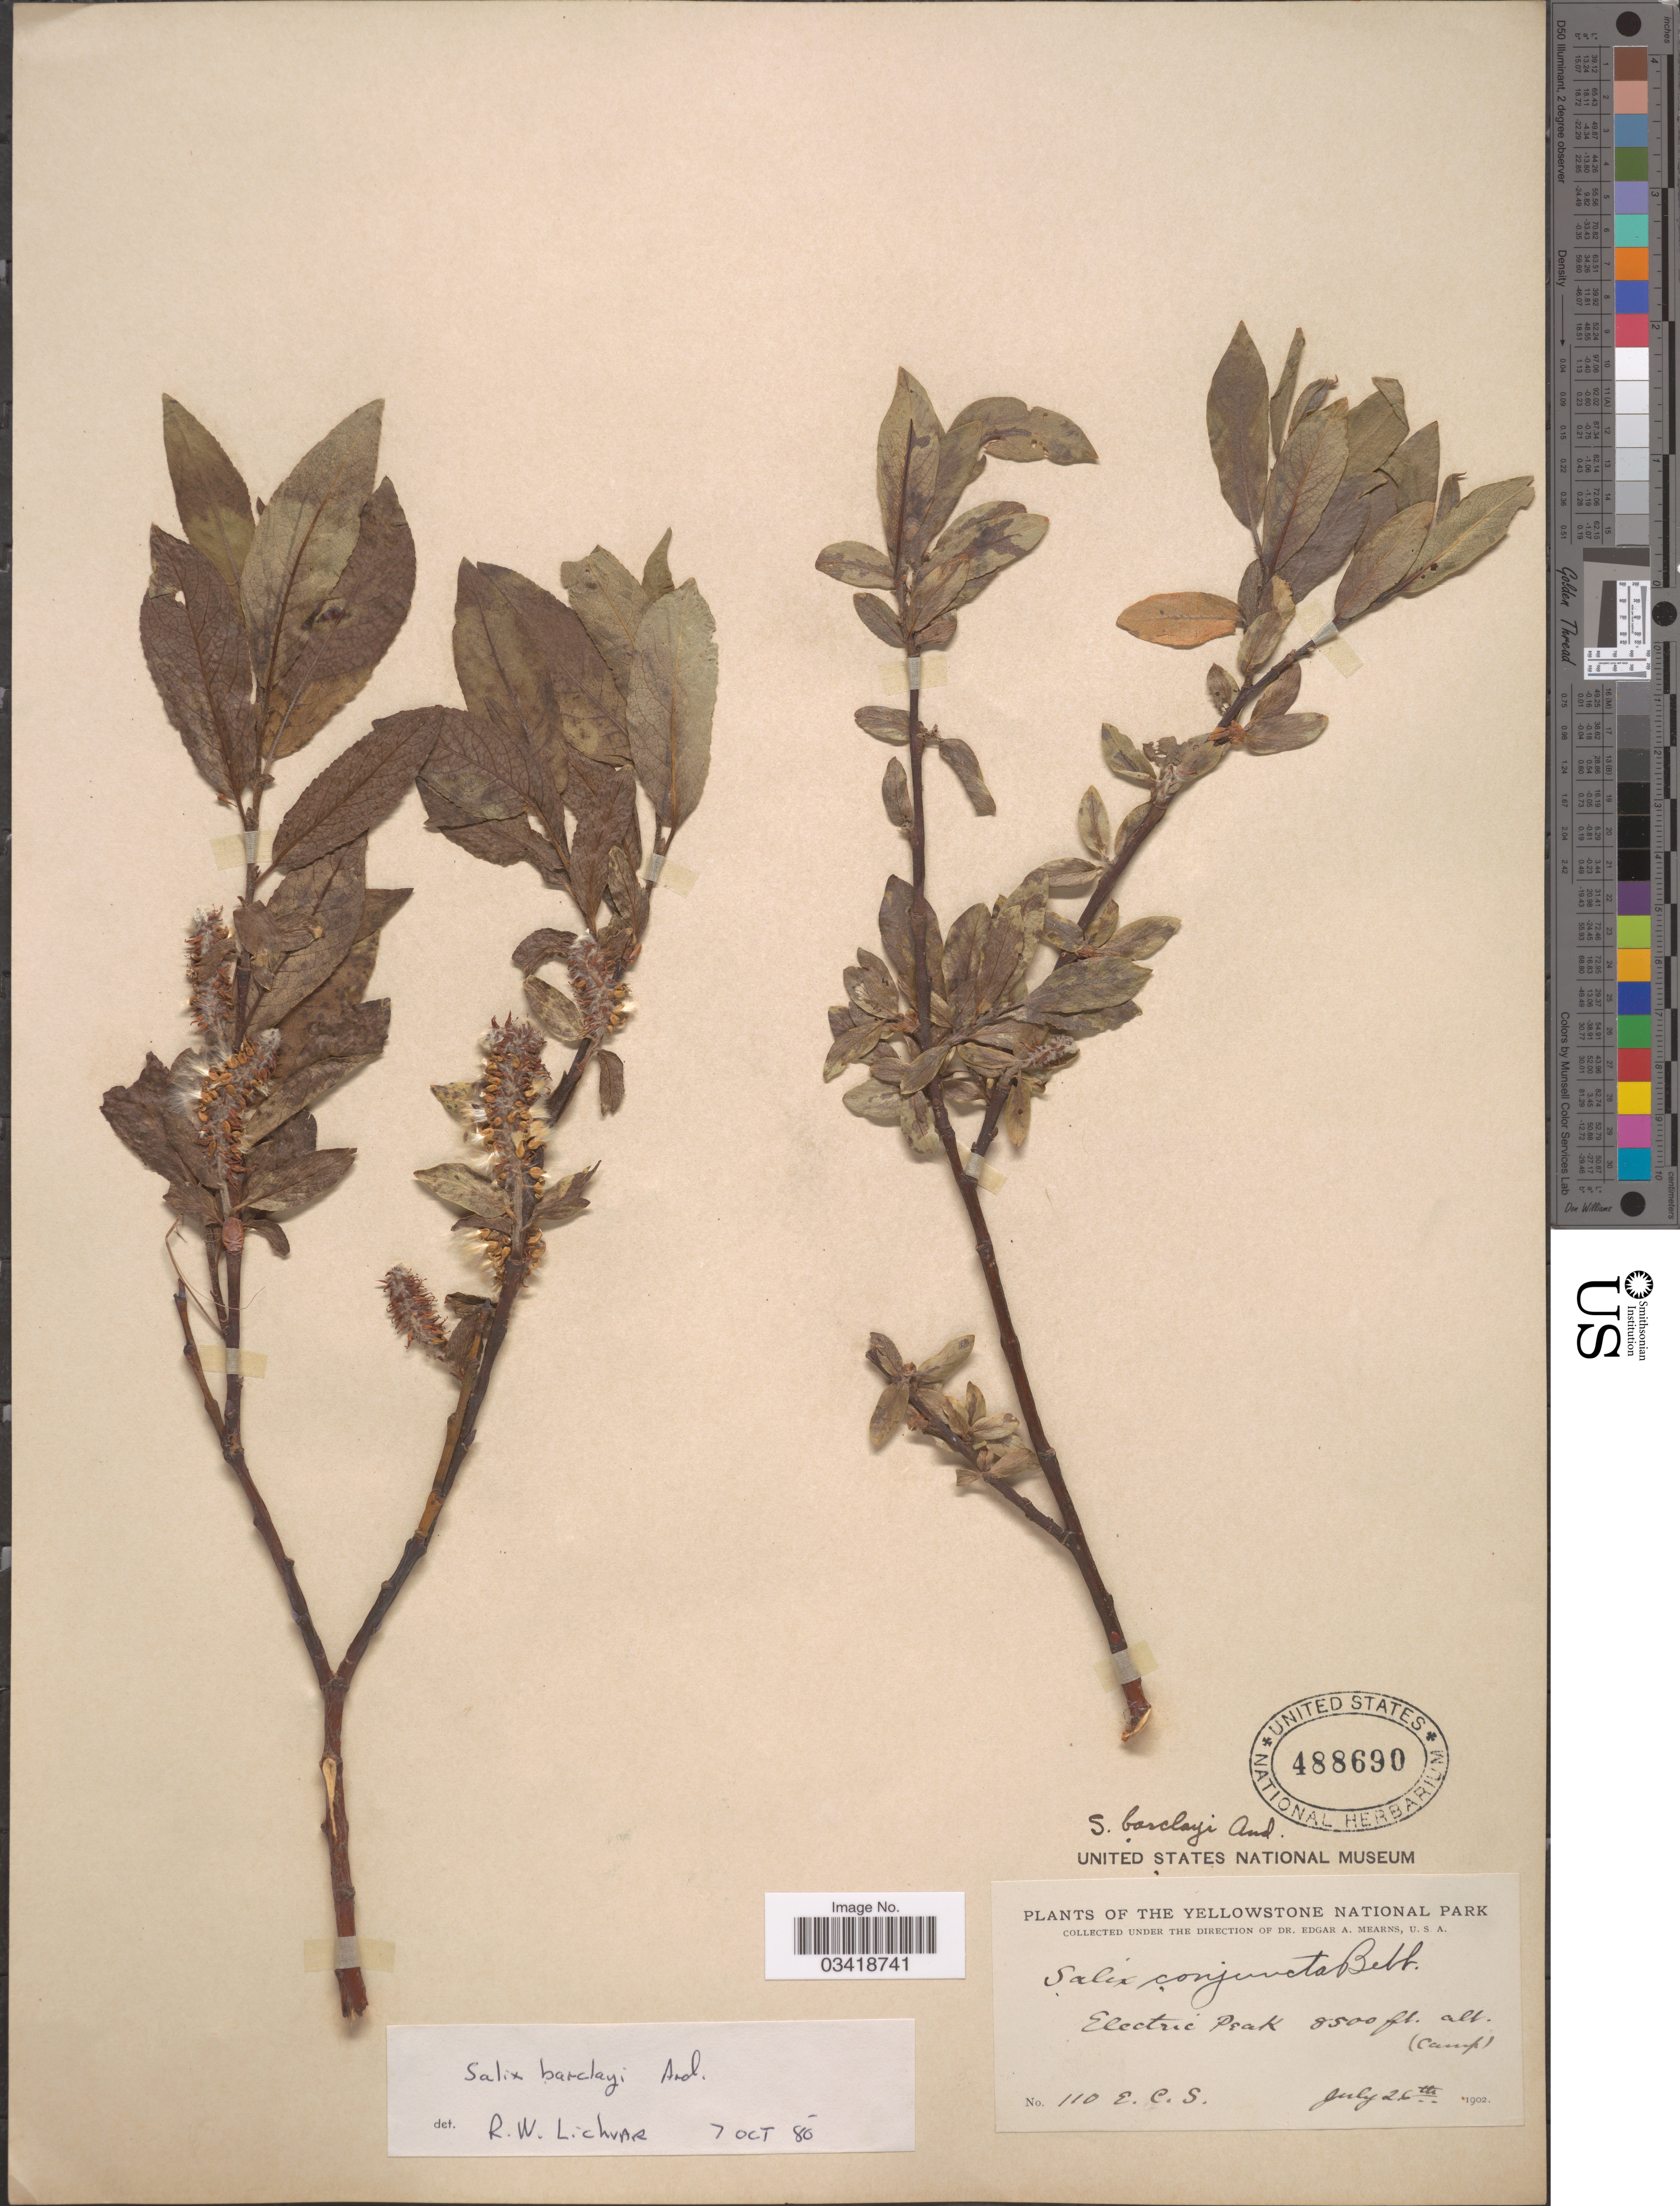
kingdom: Plantae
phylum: Tracheophyta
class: Magnoliopsida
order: Malpighiales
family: Salicaceae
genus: Salix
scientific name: Salix barclayi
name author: Andersson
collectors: E. C. Smith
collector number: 110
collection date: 1902-07-26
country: United States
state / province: Montana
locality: The Yellowstone National Park. Electric Peak. (Camp).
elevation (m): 2591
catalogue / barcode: US 488690